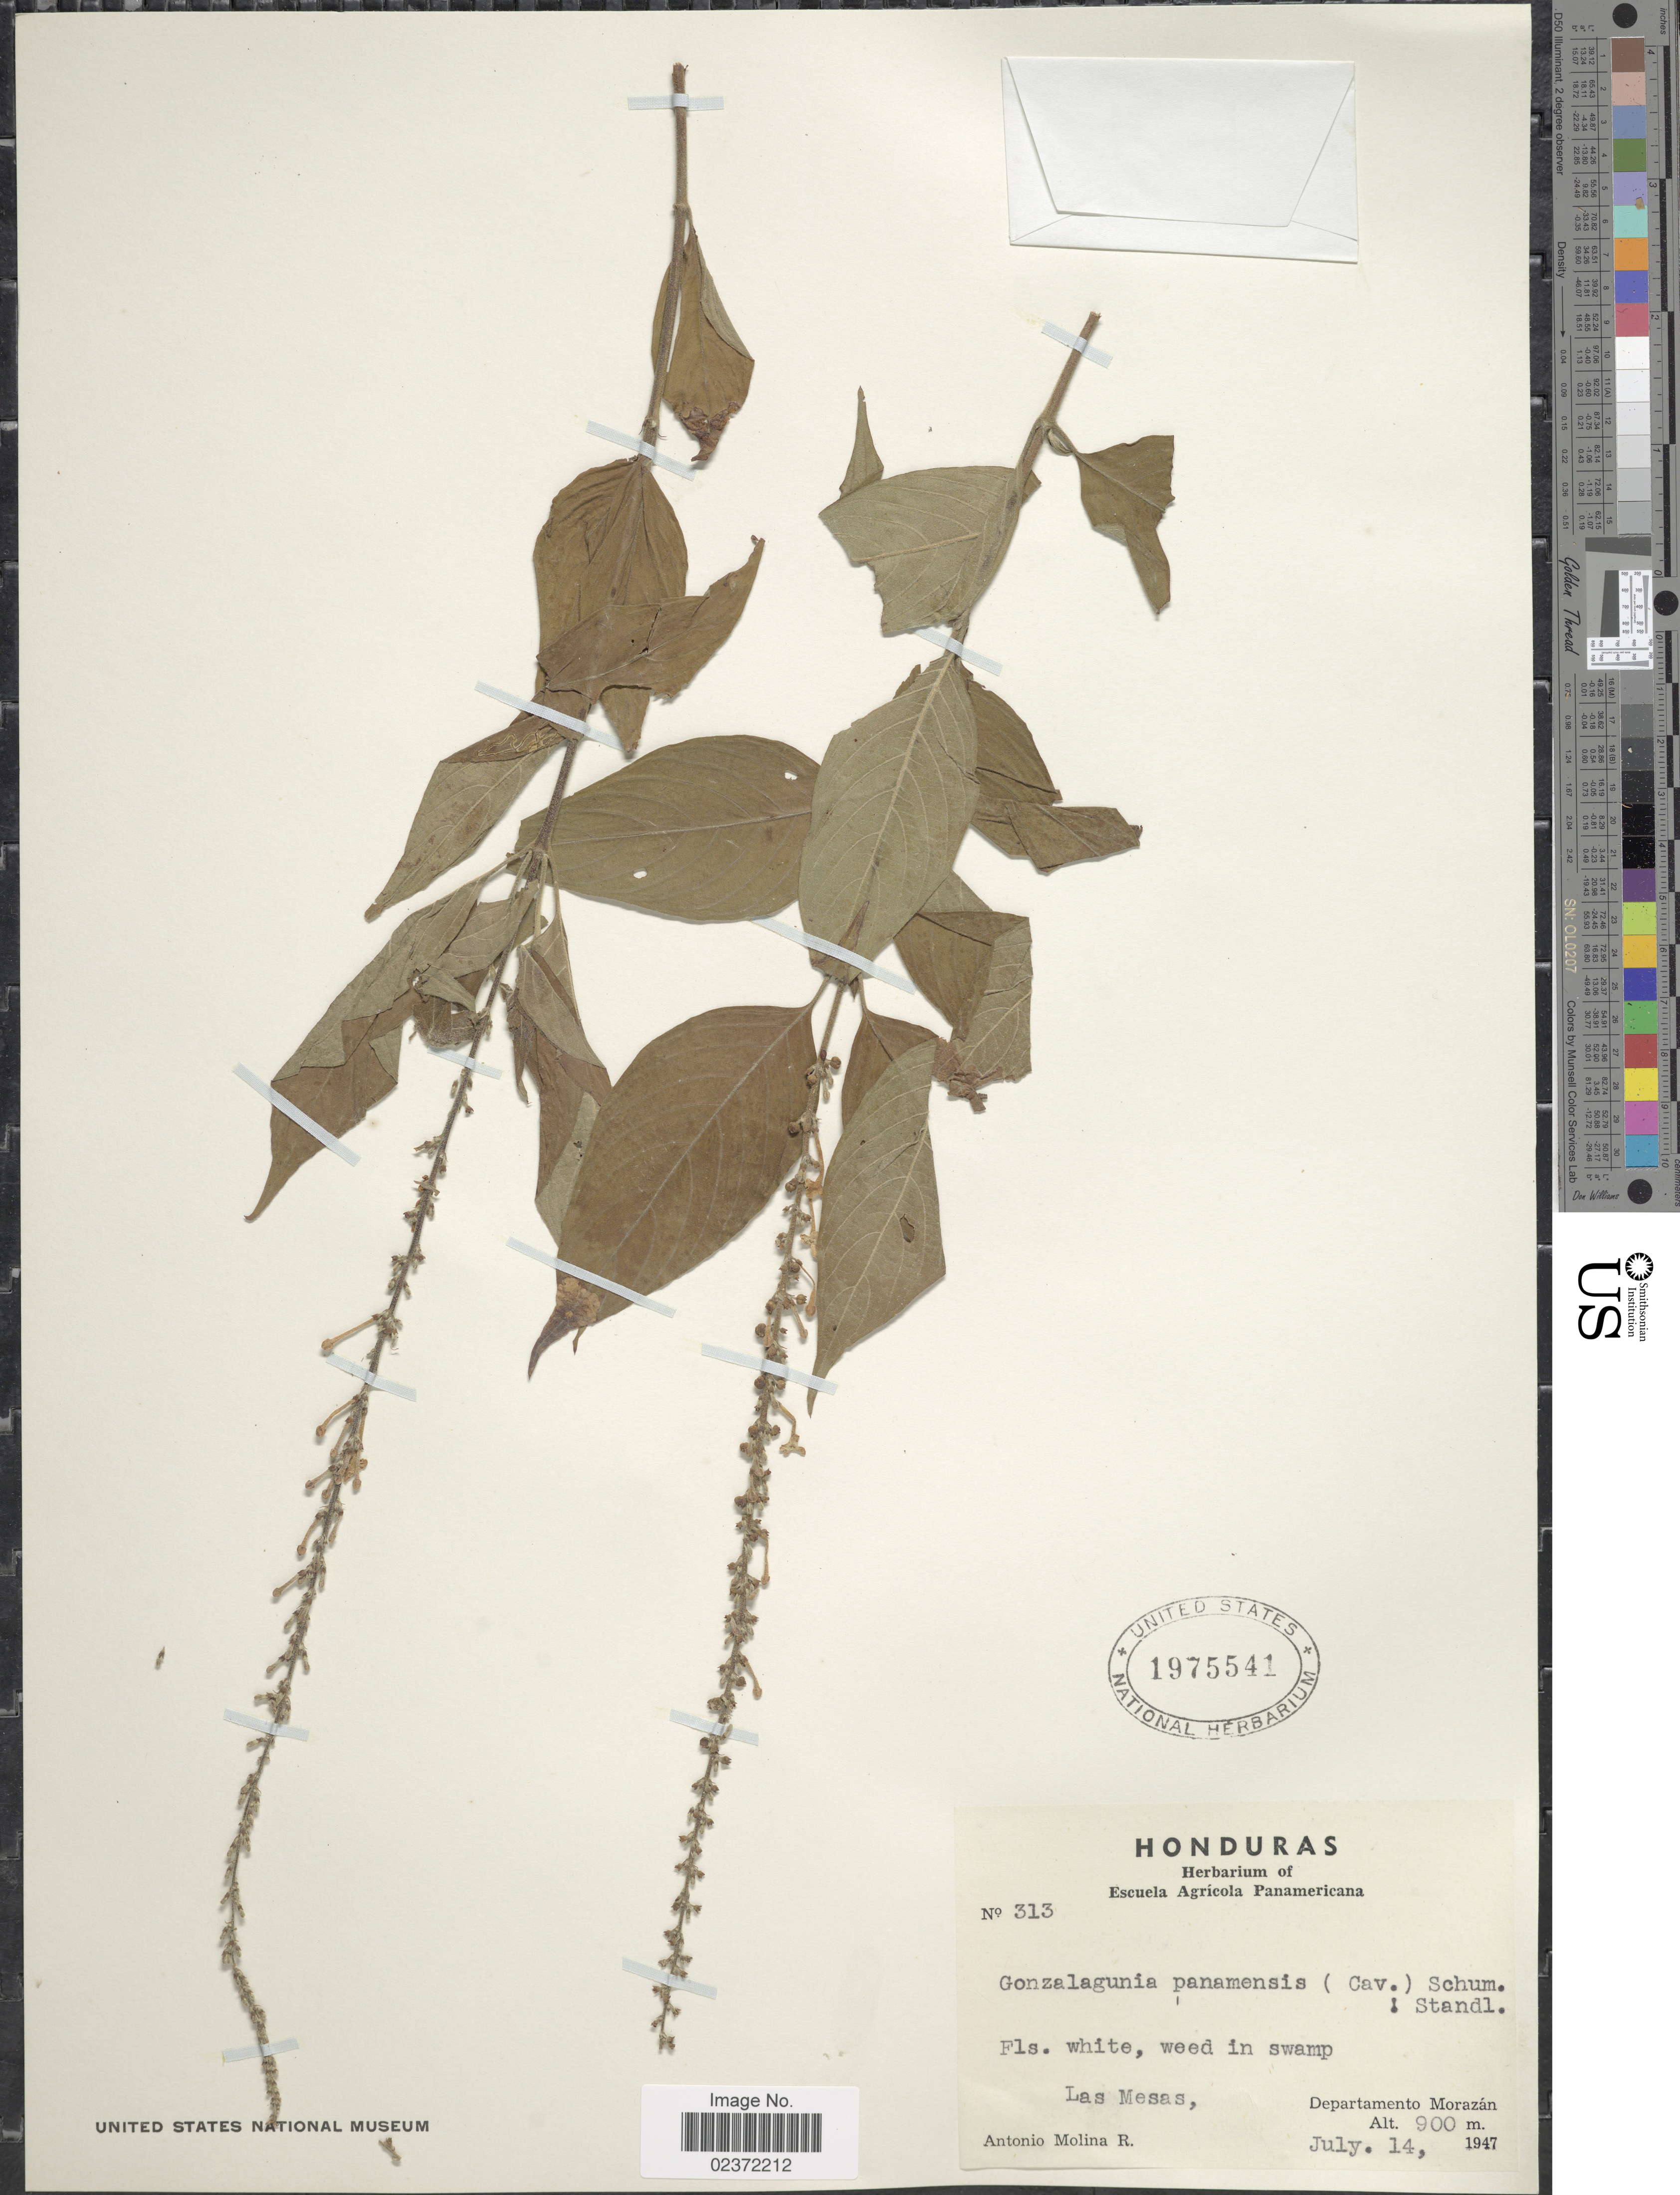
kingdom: Plantae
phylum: Tracheophyta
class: Magnoliopsida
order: Gentianales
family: Rubiaceae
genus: Gonzalagunia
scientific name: Gonzalagunia panamensis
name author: (Cav.) K. Schum.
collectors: A. Molina R.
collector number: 313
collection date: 1947-07-14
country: Honduras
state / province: Fco. Morazán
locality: Las Mesas, departamento Morazan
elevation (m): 900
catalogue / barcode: US 1975541